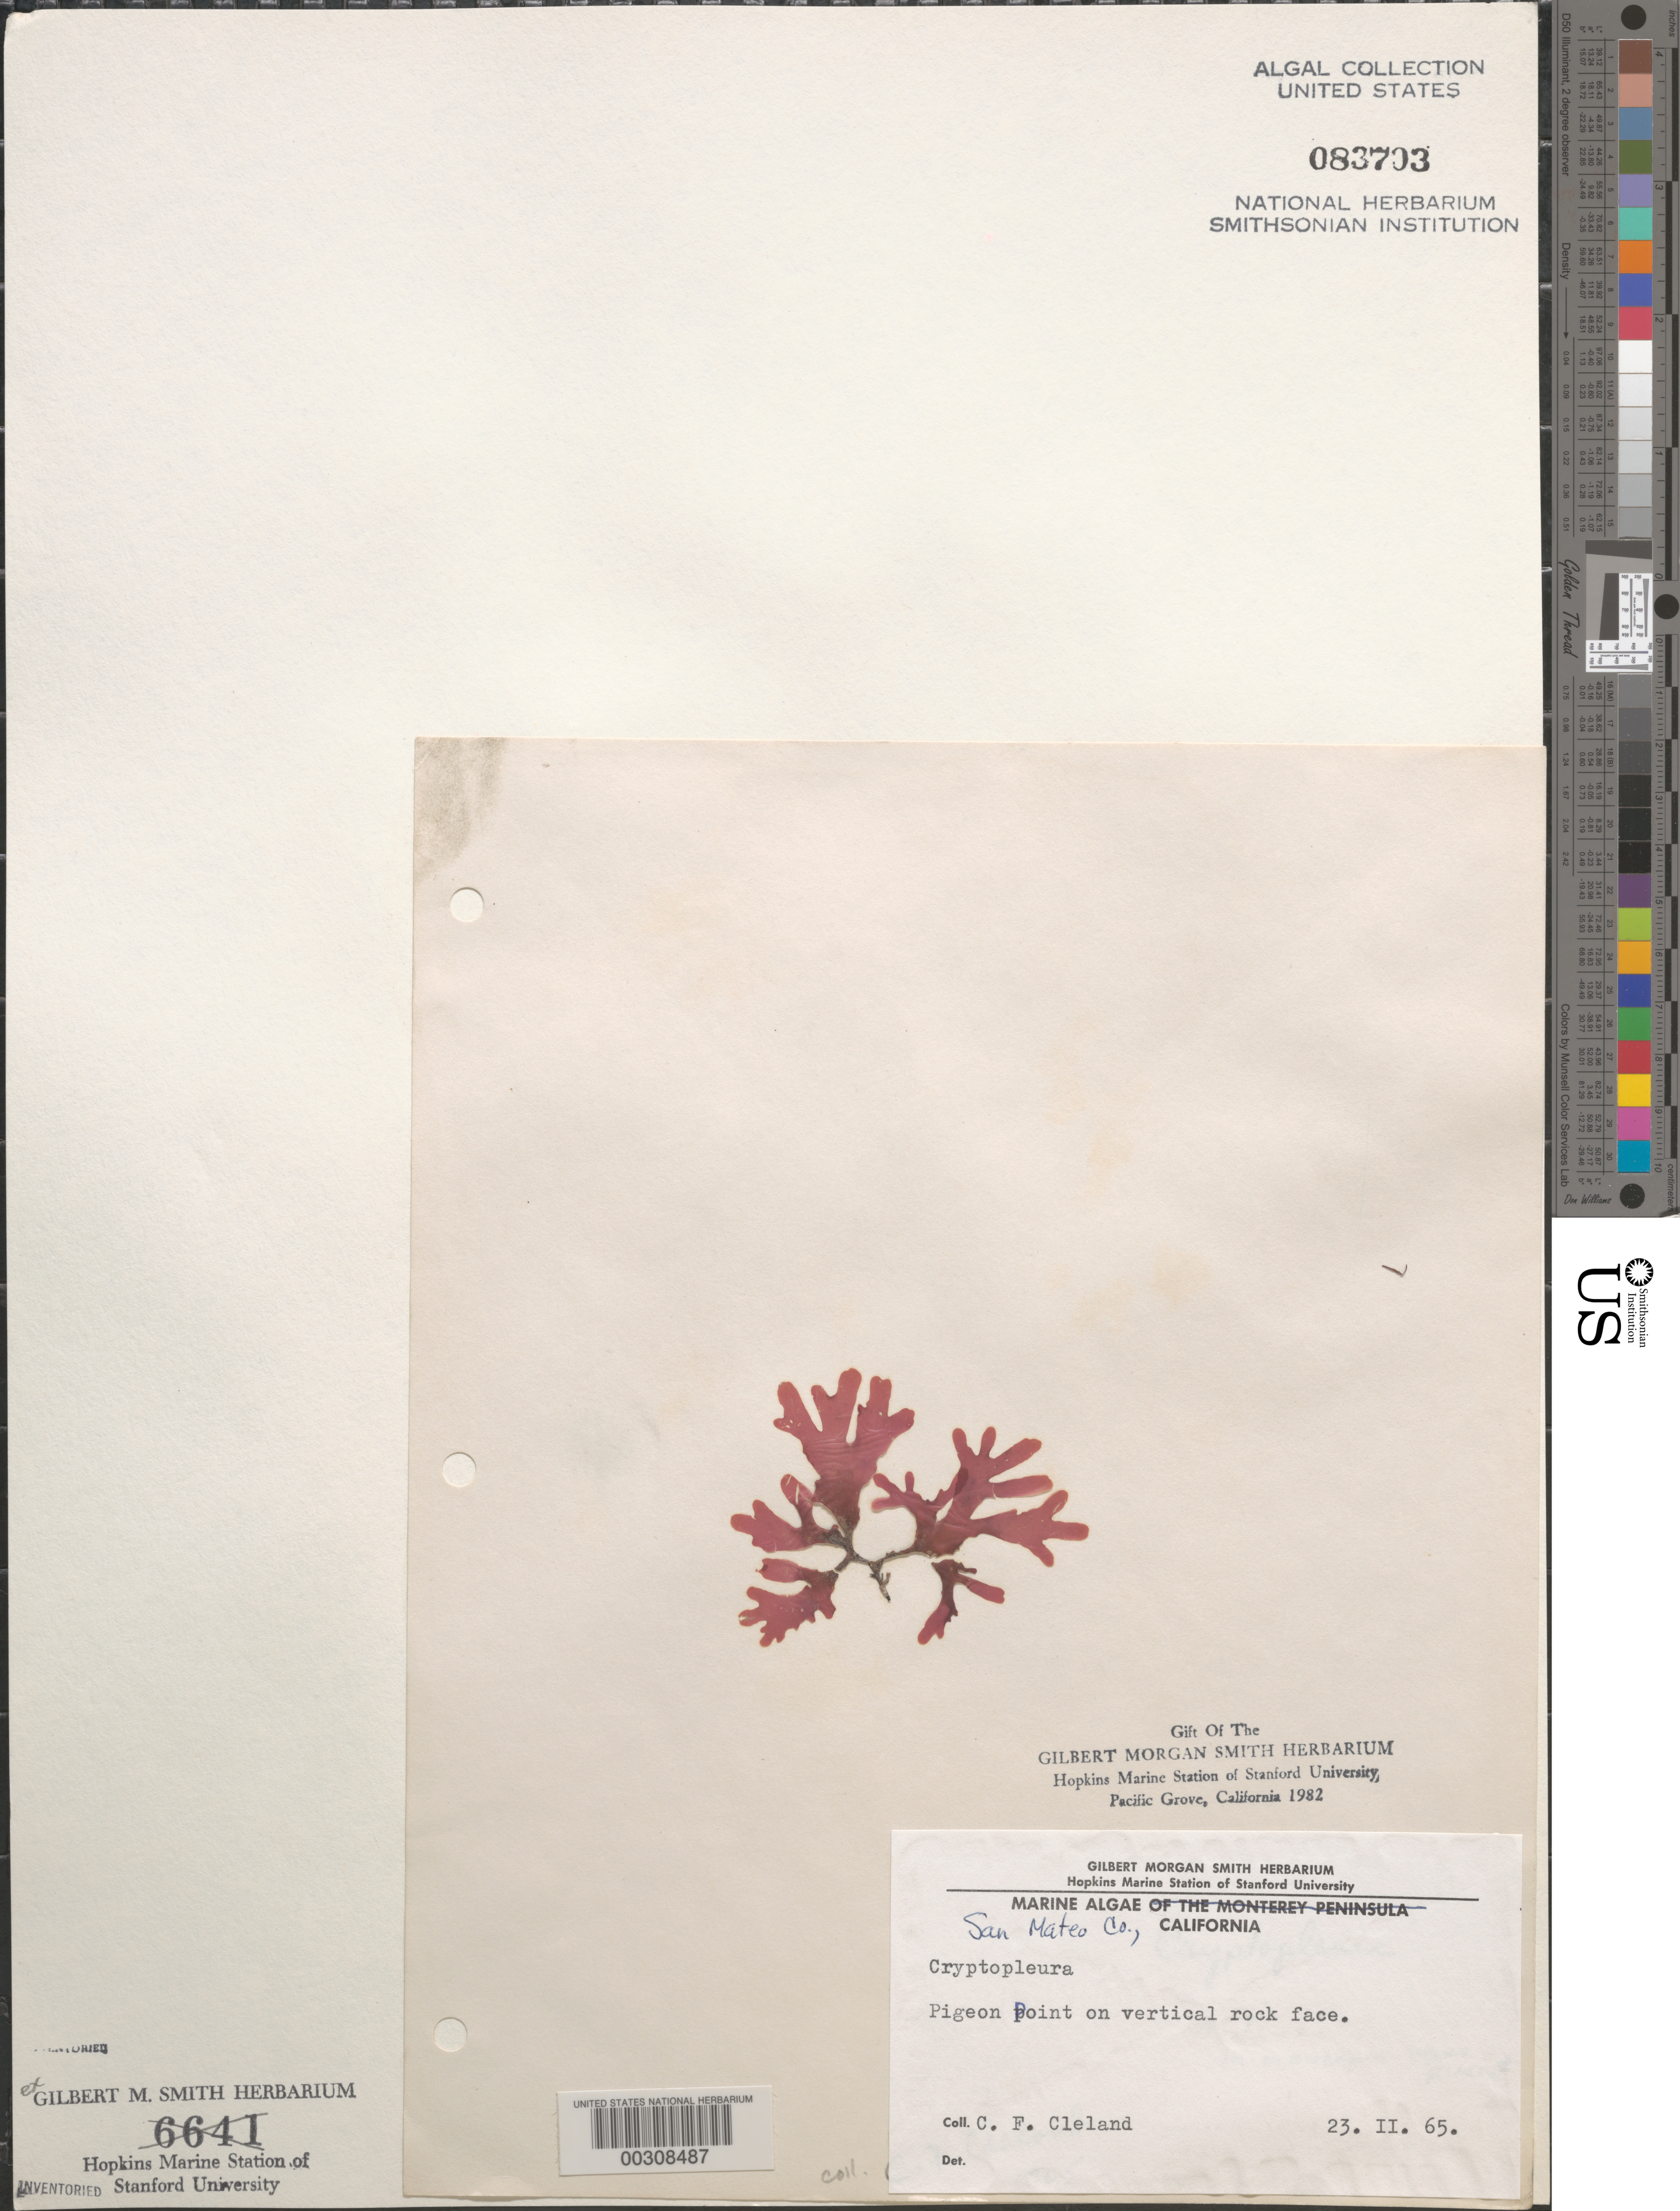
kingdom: Plantae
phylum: Rhodophyta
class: Florideophyceae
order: Ceramiales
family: Delesseriaceae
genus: Cryptopleura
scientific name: Cryptopleura sp.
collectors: C. Cleland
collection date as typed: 23 Feb 1965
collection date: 1965-02-23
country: United States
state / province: California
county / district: San Mateo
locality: Pigeon Point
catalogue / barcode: US 83703